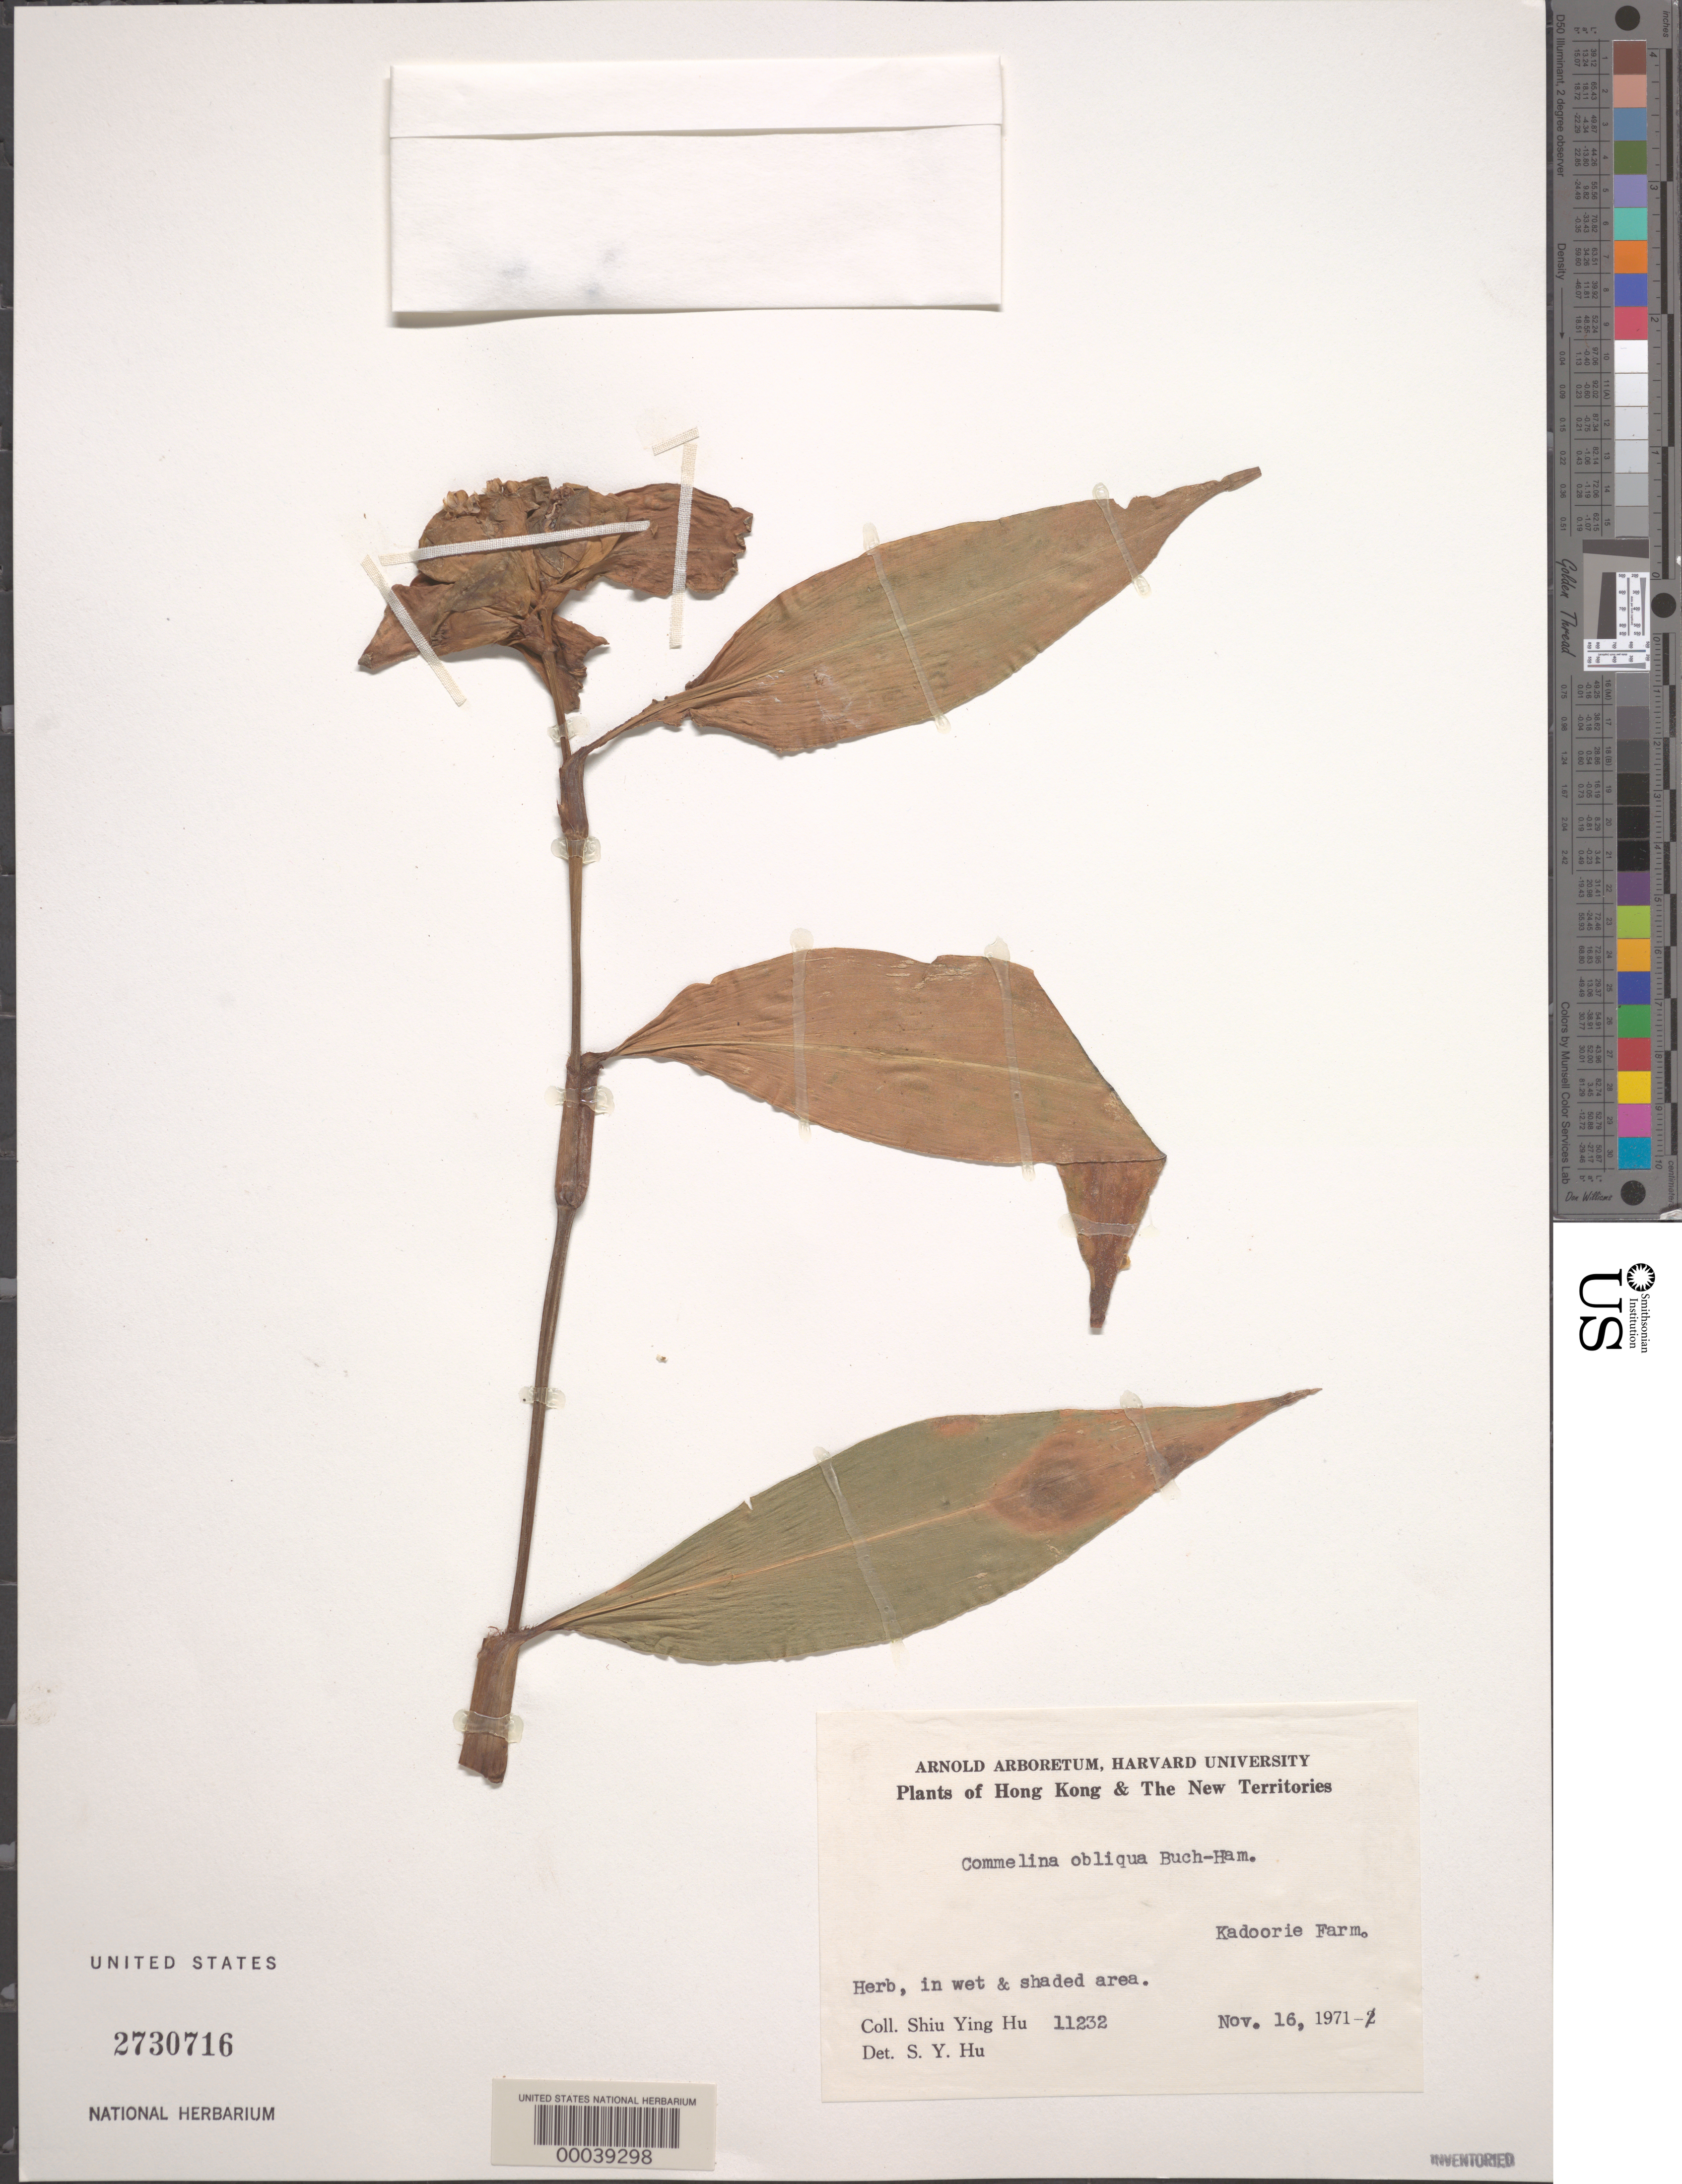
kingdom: Plantae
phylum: Tracheophyta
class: Liliopsida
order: Commelinales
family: Commelinaceae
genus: Commelina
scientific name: Commelina paludosa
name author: Blume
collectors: S. Y. Hu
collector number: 11232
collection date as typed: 16 Nov 1971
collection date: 1971-11-16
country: China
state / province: Hong Kong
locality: Kadoorie farm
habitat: Wet, shaded area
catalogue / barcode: US 2730716